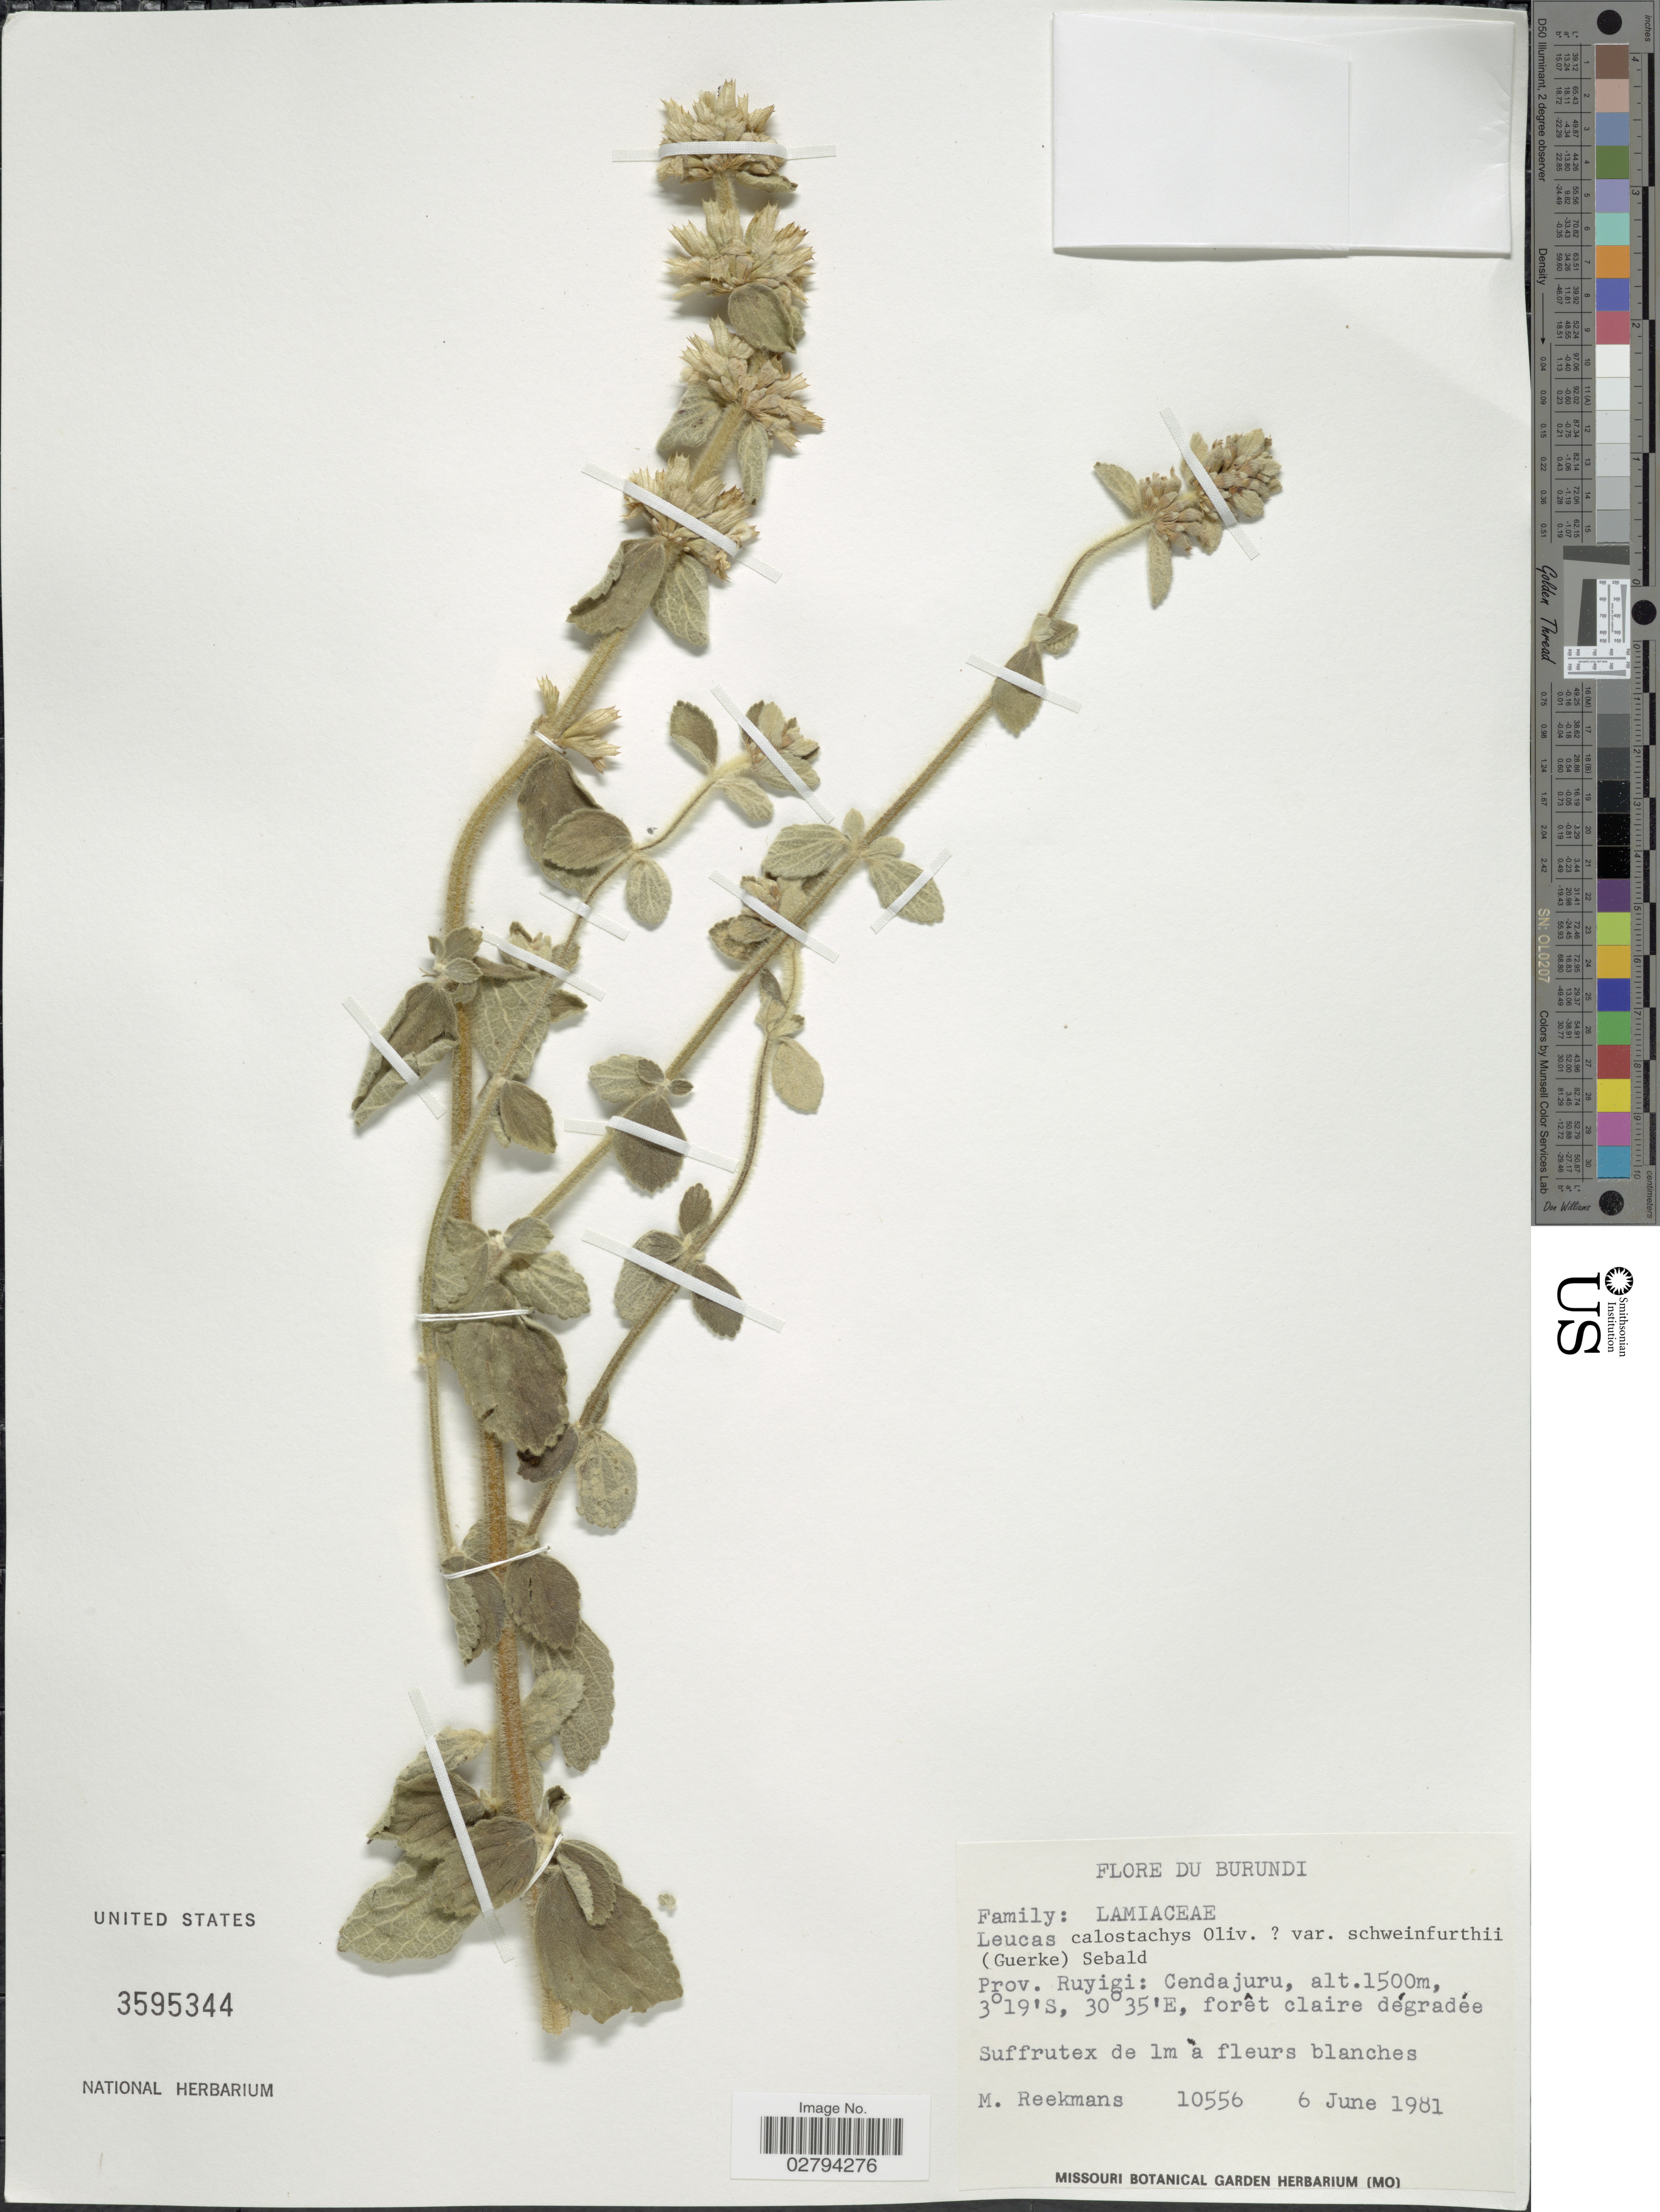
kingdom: Plantae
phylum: Tracheophyta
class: Magnoliopsida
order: Lamiales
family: Lamiaceae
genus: Leucas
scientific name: Leucas calostachys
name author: Oliv.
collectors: M. Reekmans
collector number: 10556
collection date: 1981-06-06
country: Burundi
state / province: Ruyigi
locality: Prov. Ruyigi: Cendajuru.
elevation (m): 1500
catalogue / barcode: US 3595344